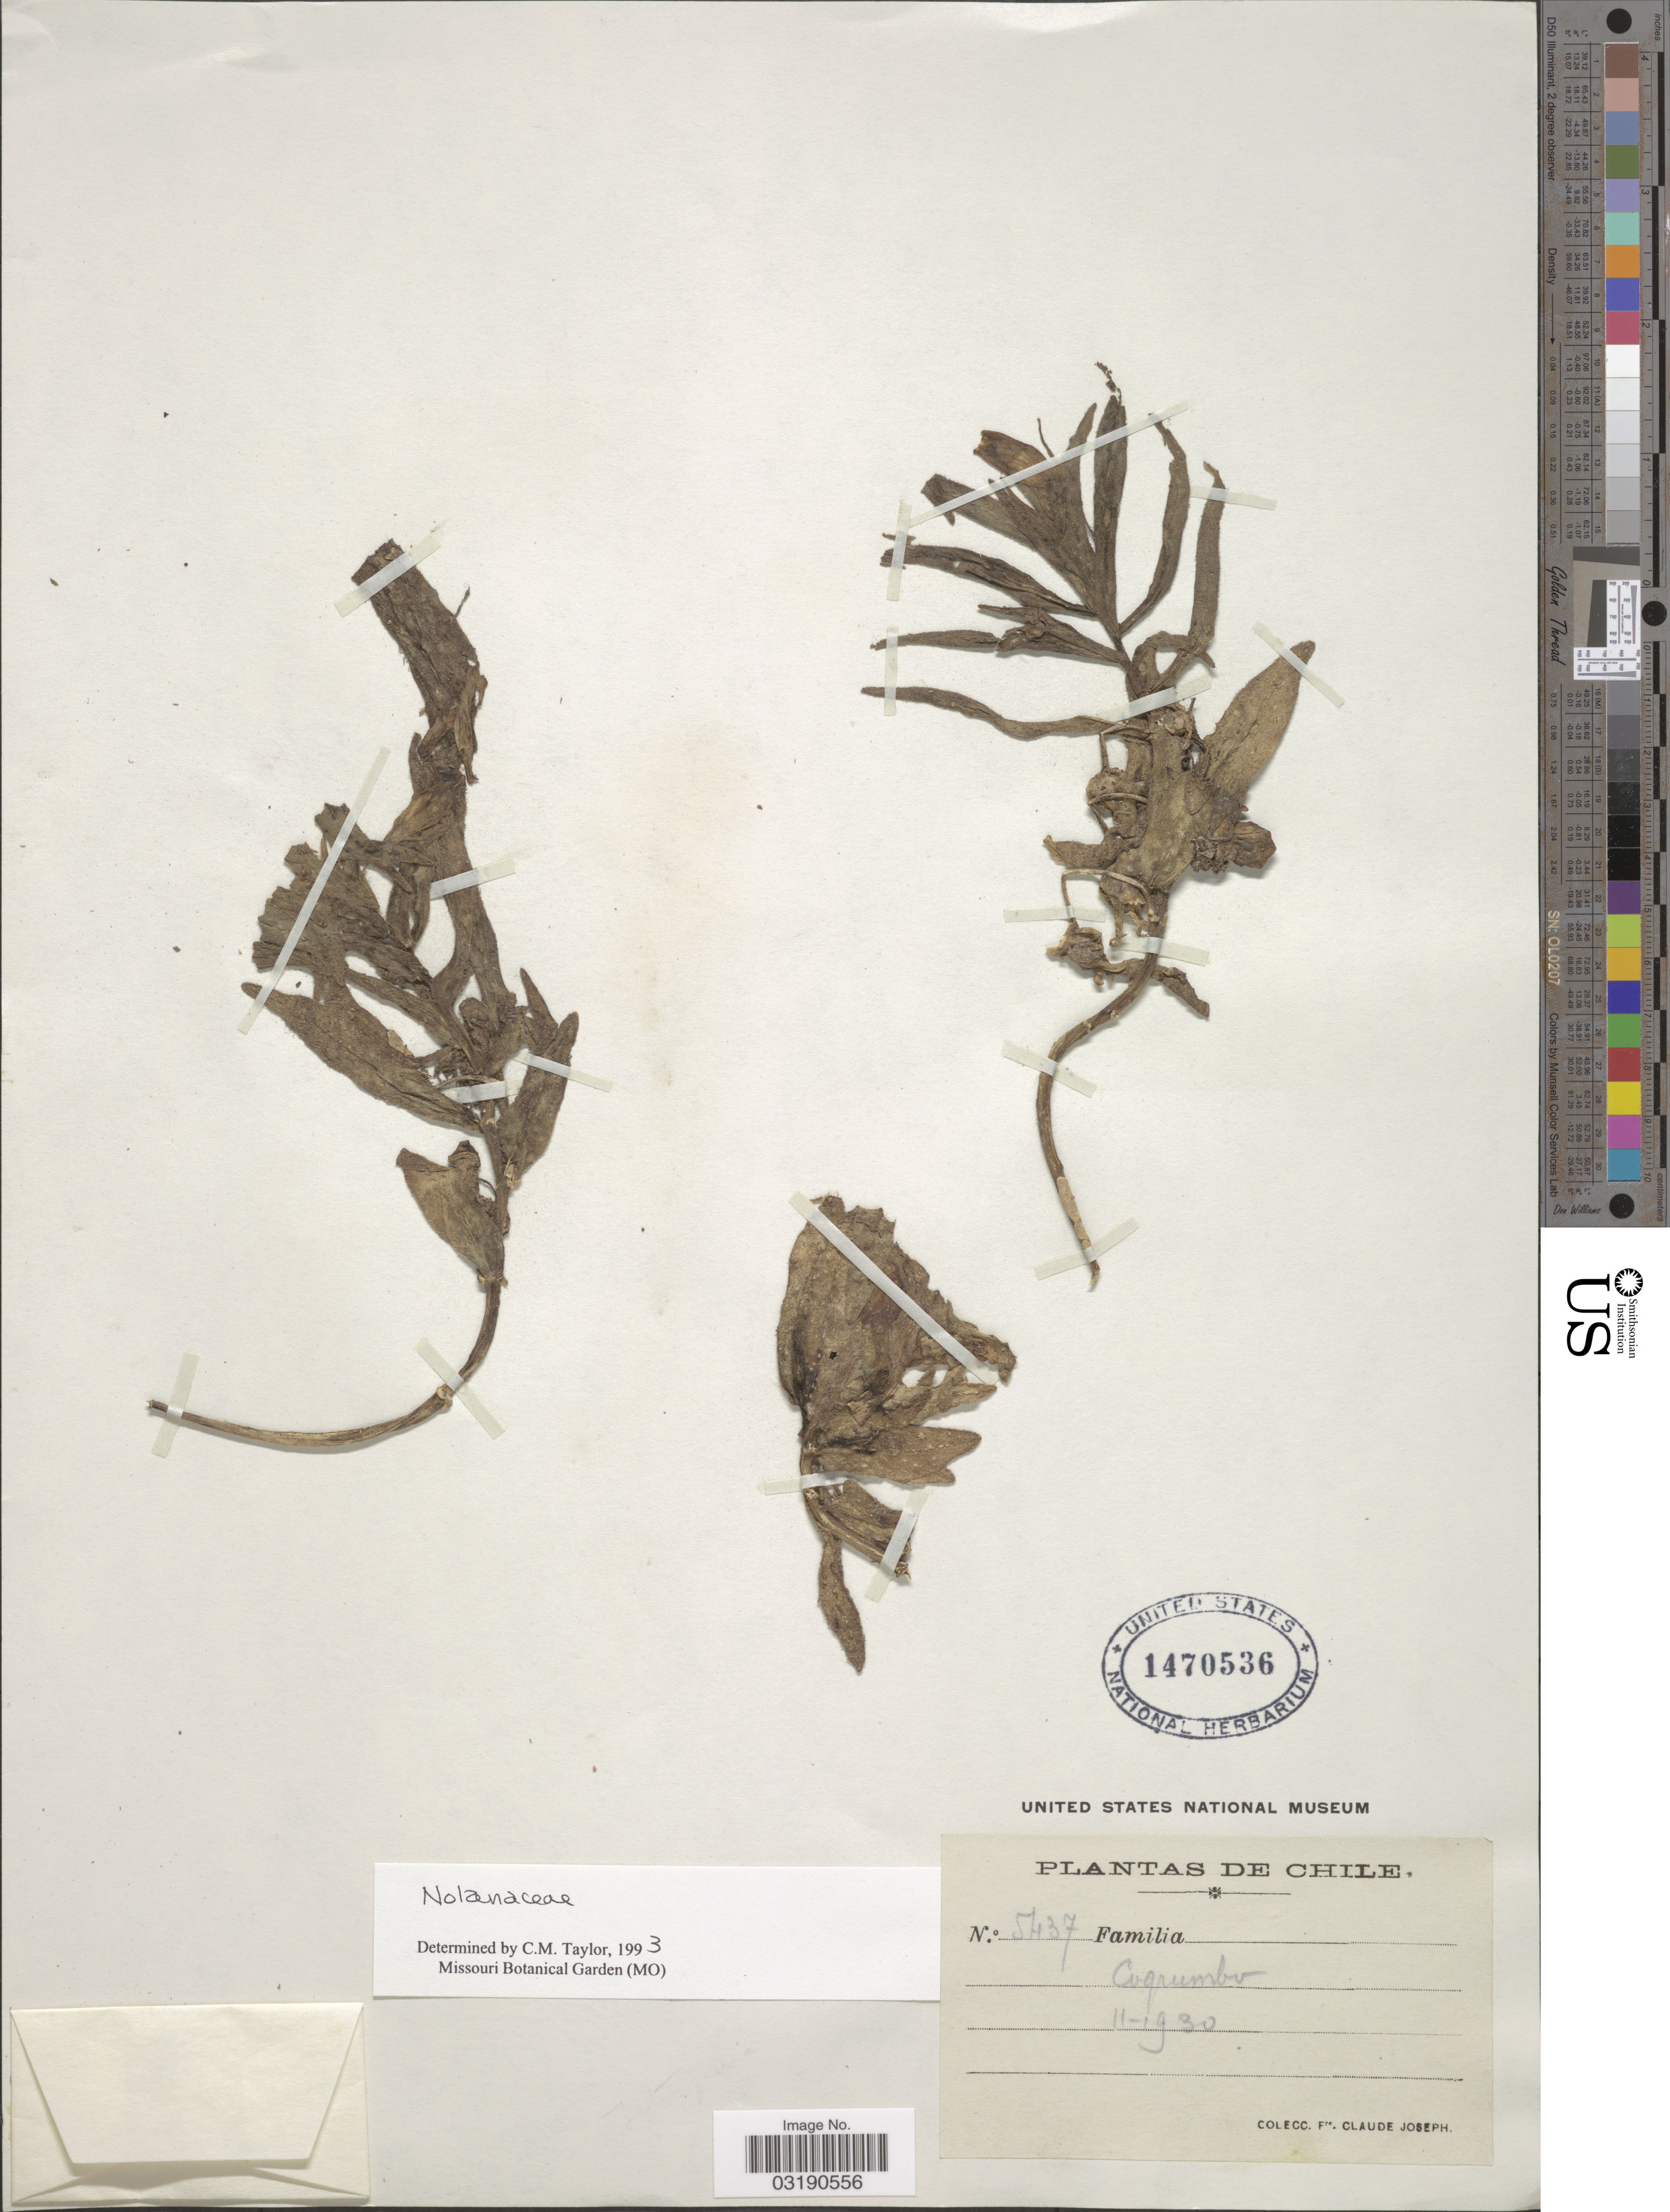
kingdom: Plantae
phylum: Tracheophyta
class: Magnoliopsida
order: Solanales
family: Solanaceae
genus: Nolana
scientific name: Nolana sp.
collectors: Bro. Claude-Joseph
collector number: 5437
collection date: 1930-11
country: Chile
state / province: Coquimbo (IV)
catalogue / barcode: US 1470536